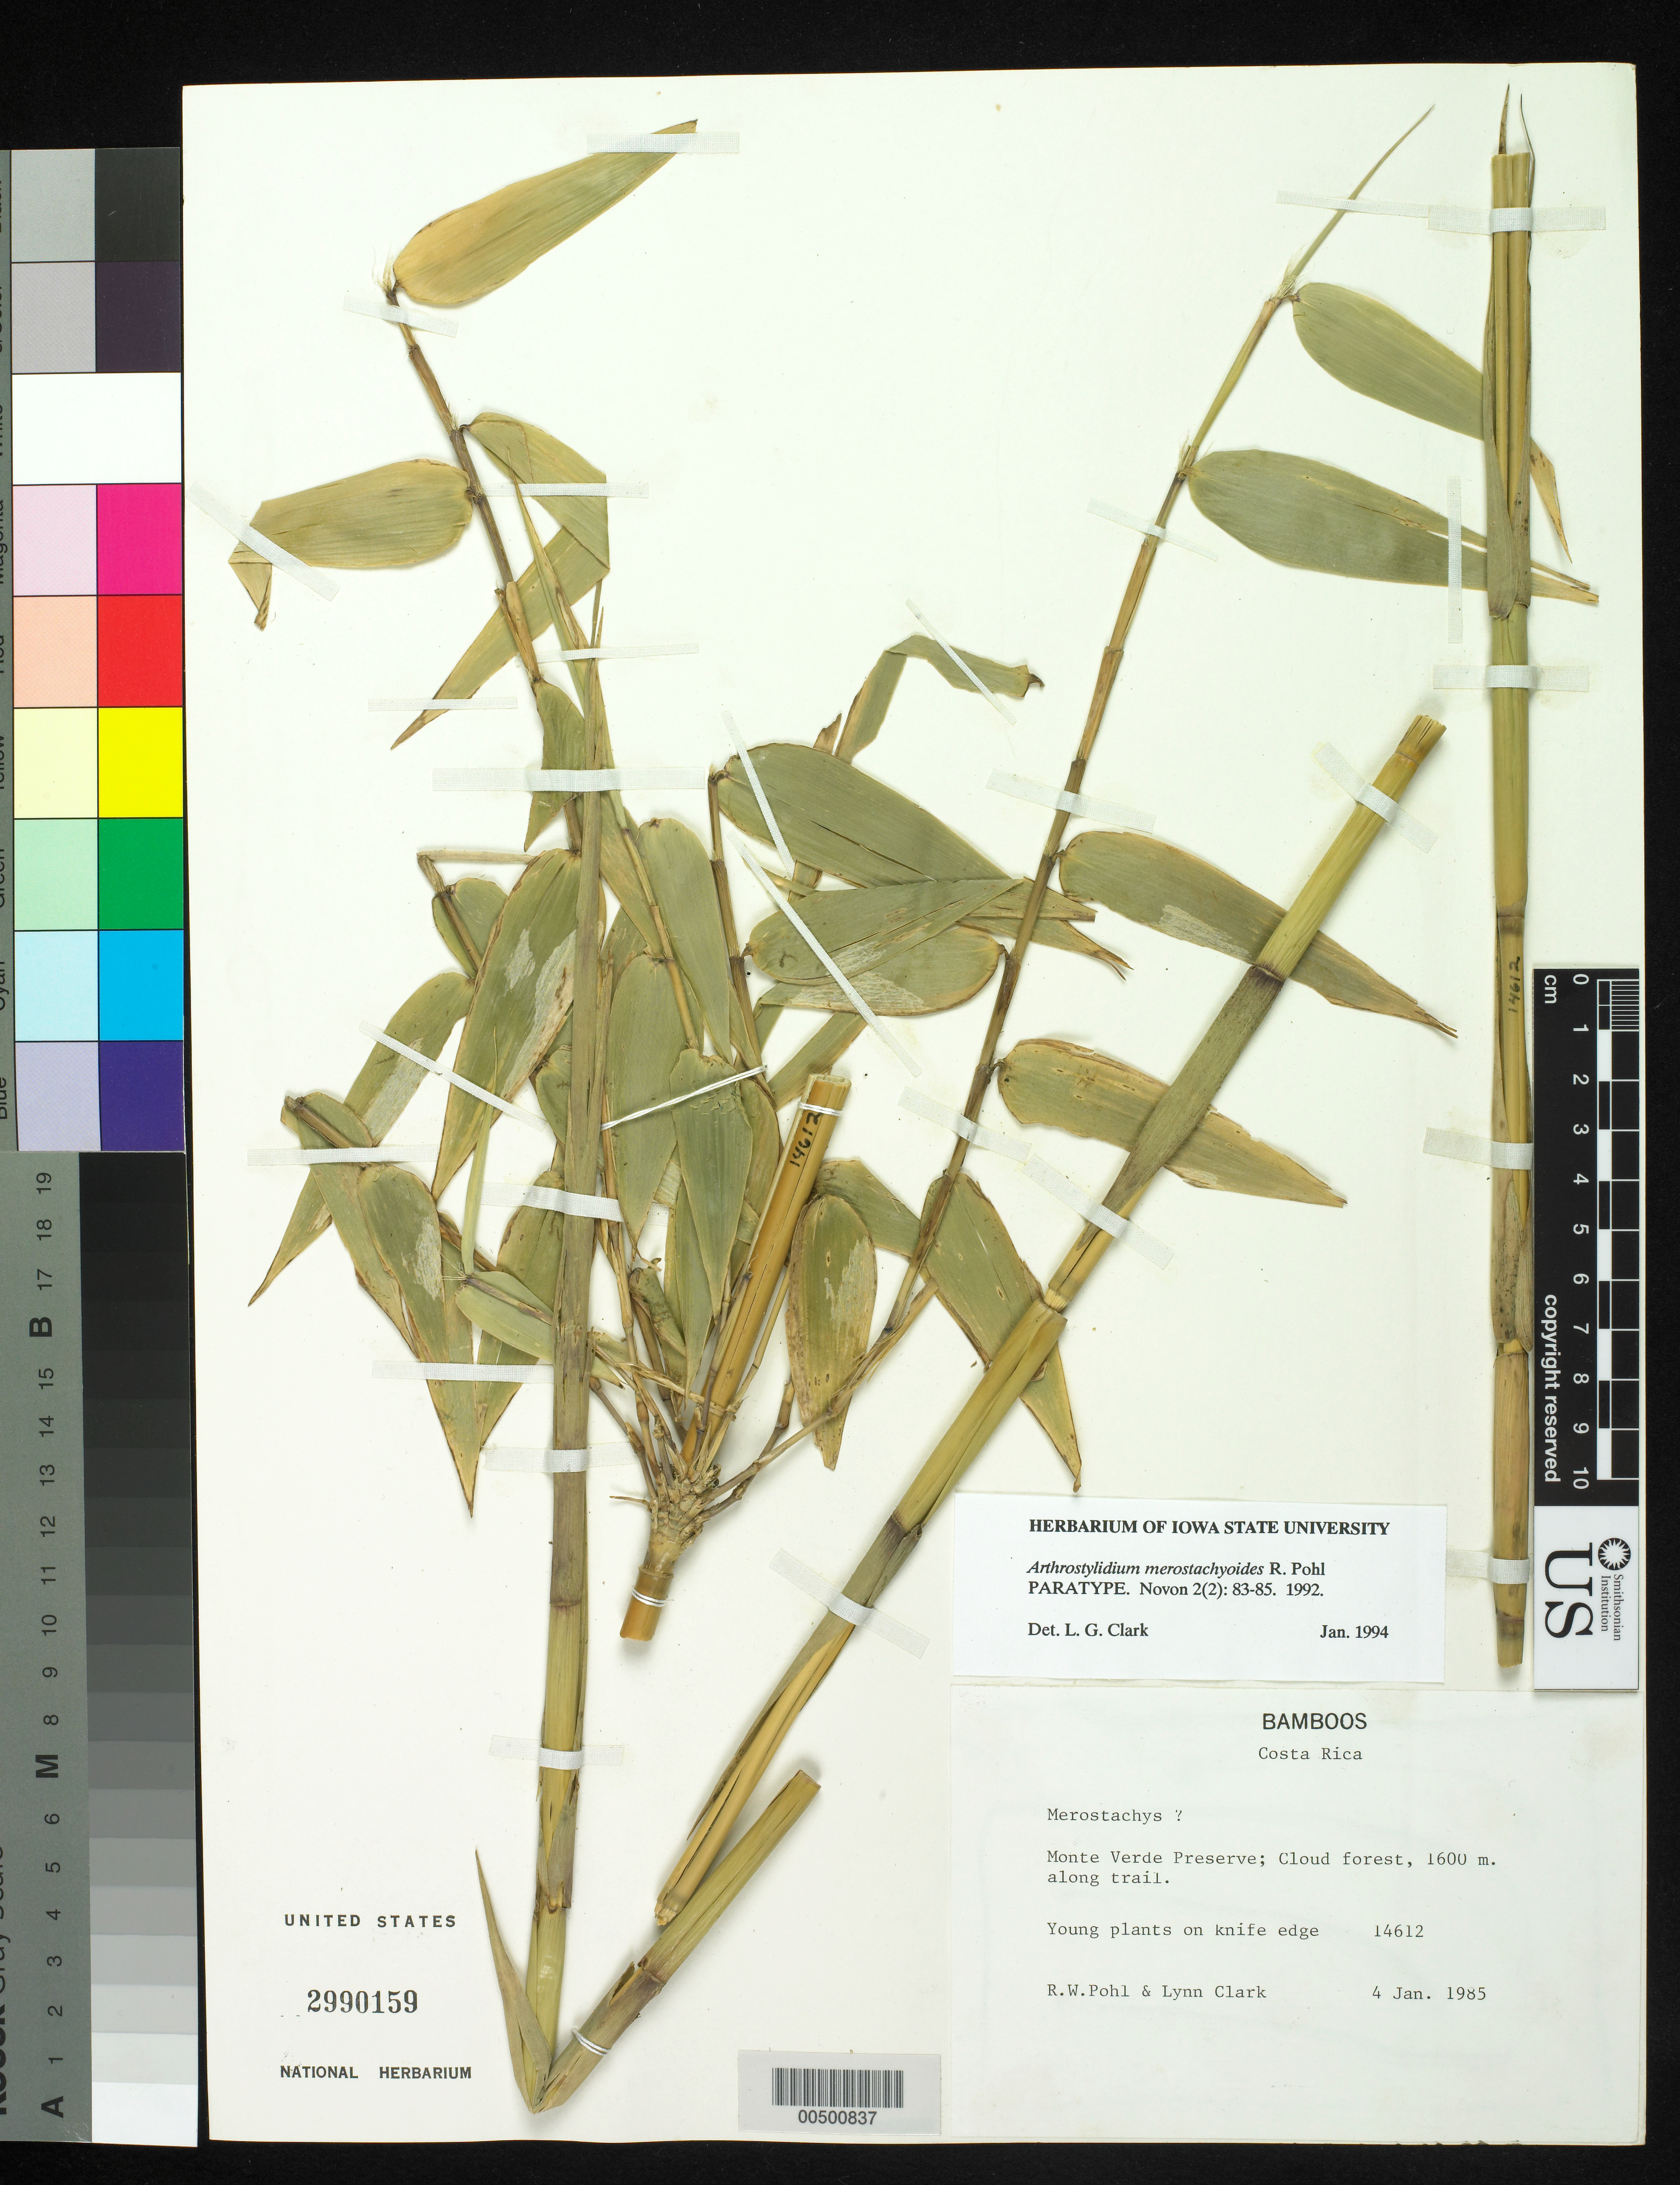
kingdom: Plantae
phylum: Tracheophyta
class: Liliopsida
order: Poales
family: Poaceae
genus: Arthrostylidium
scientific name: Arthrostylidium merostachyoides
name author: R.W. Pohl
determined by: Clark, Lynn G., (ISC), Iowa State University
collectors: R. W. Pohl & L. G. Clark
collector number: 14612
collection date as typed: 04 Jan 1985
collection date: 1985-01-04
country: Costa Rica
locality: Monte Verde Preserve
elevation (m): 1600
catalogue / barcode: US 2990159